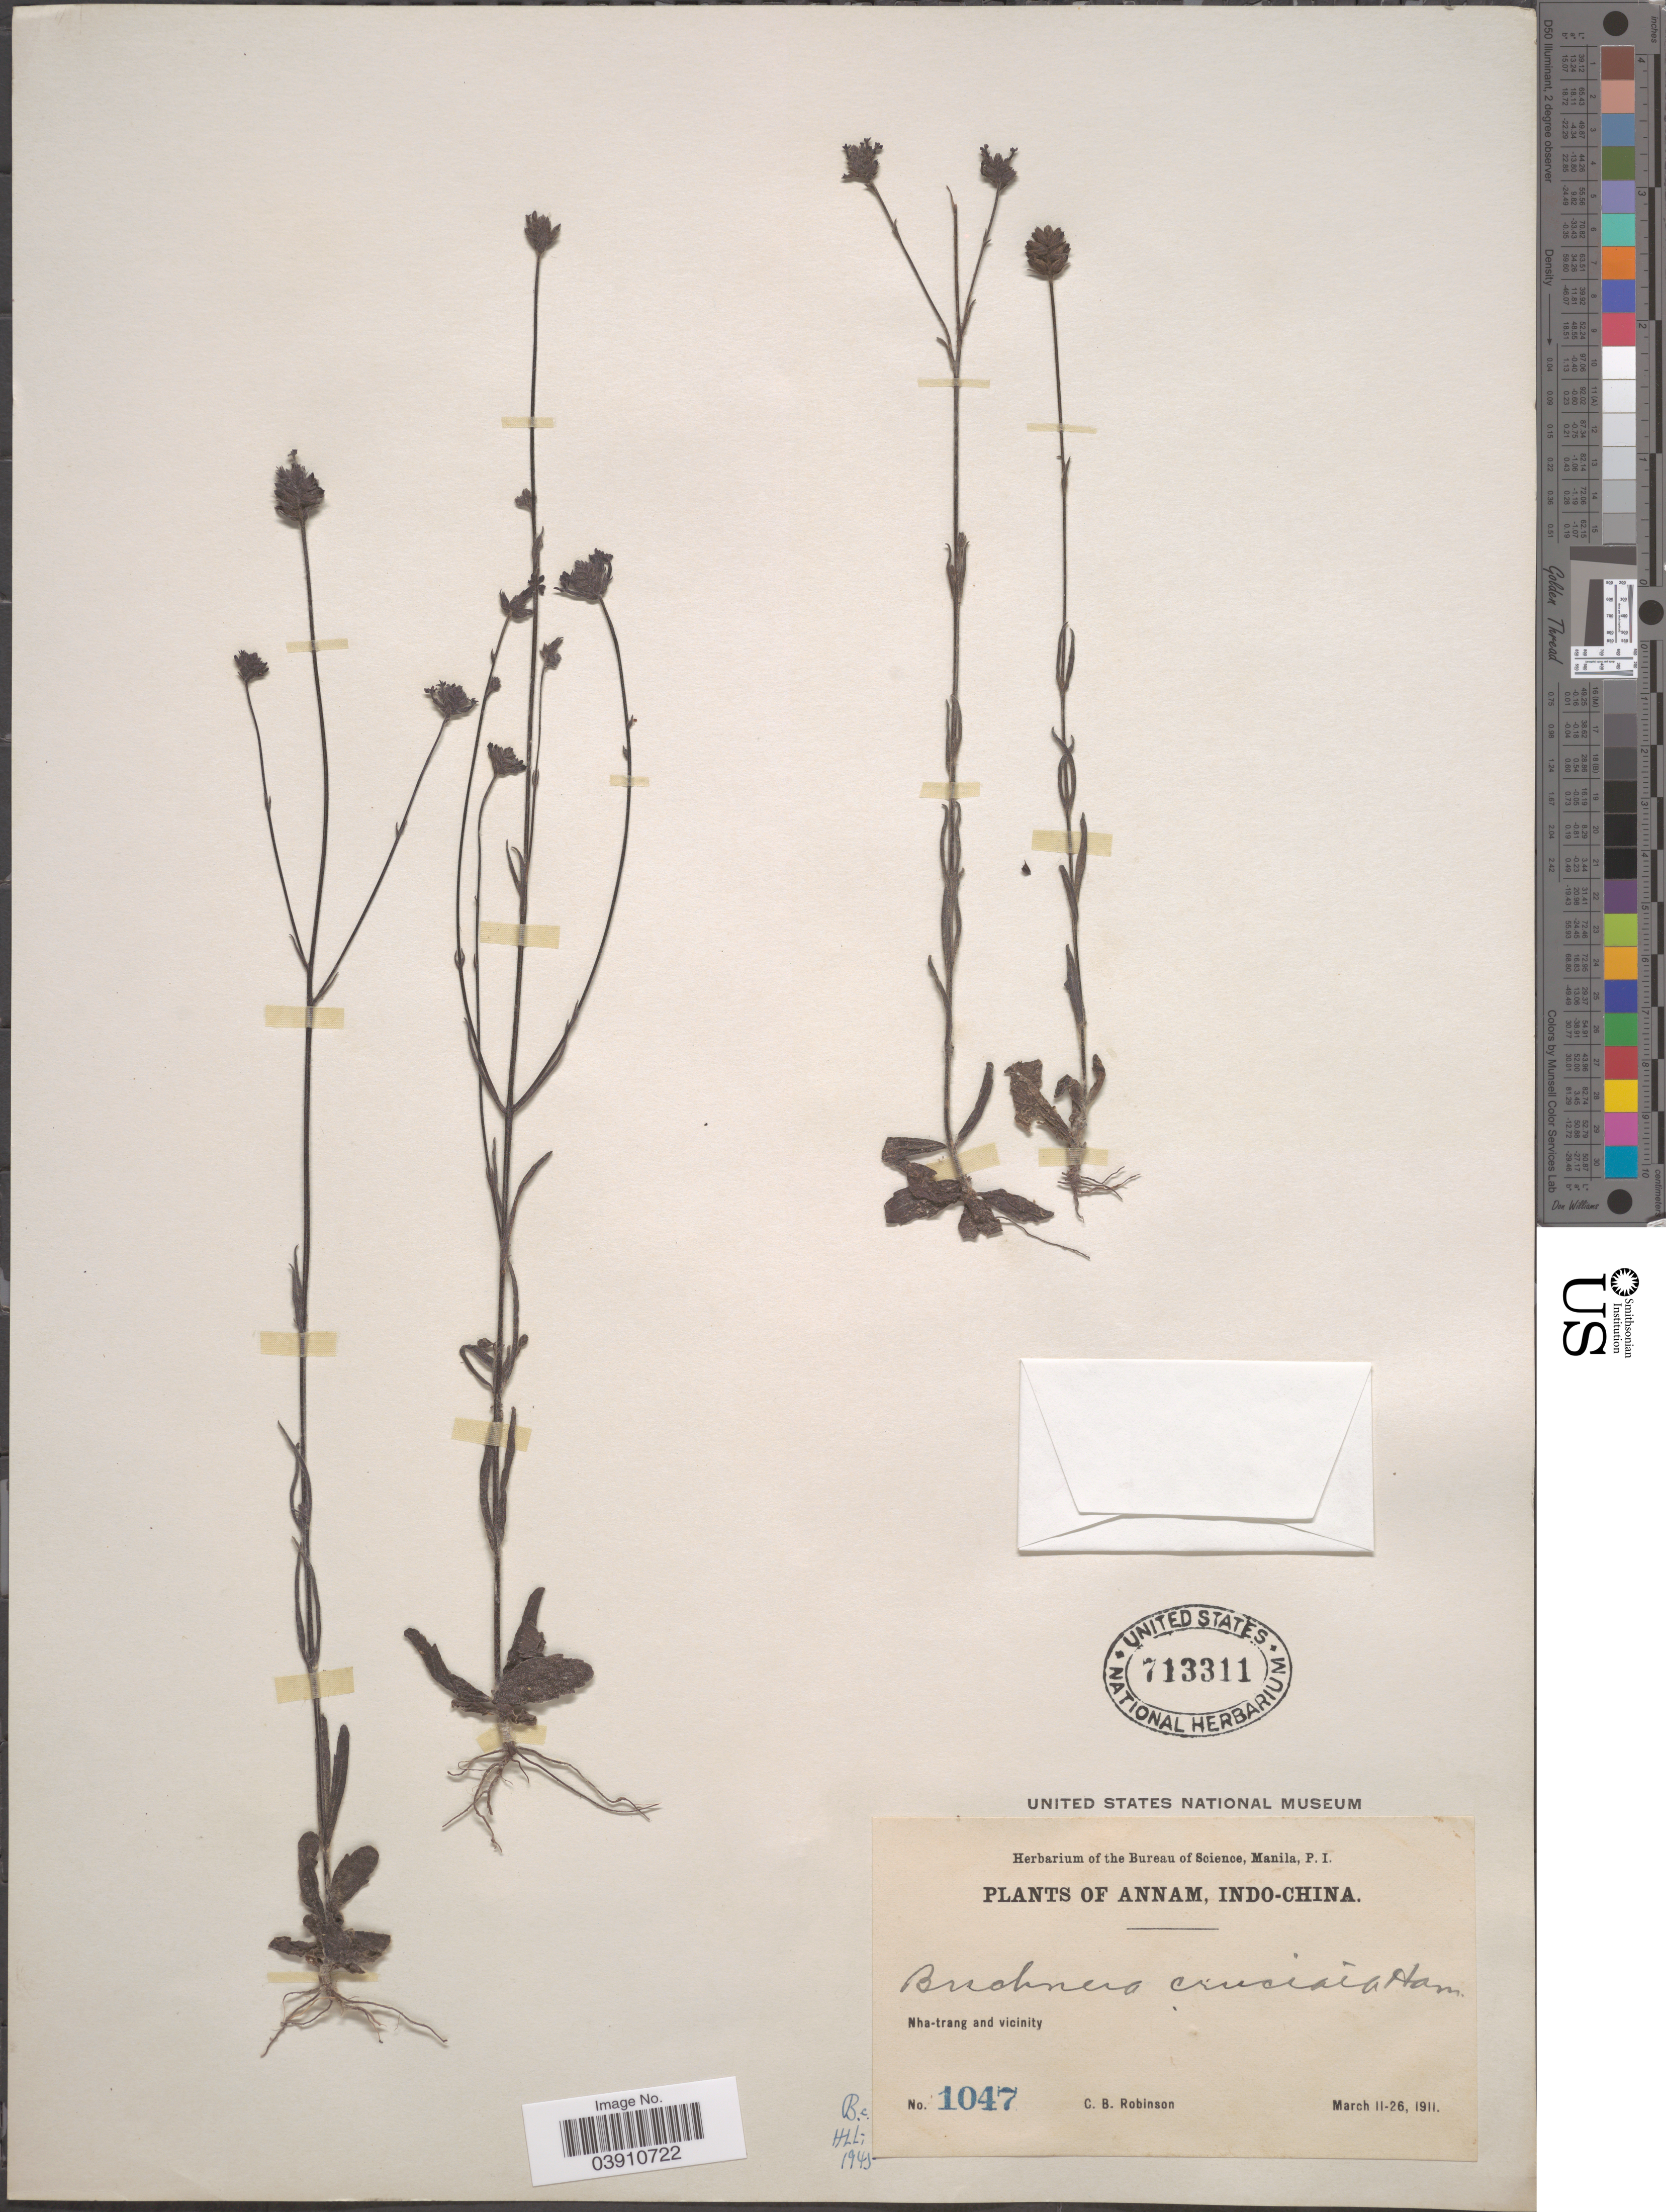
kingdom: Plantae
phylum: Tracheophyta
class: Magnoliopsida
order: Lamiales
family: Orobanchaceae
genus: Buchnera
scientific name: Buchnera cruciata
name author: Ham.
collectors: C. Robinson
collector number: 1047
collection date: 1911-03-11/1911-03-26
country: Vietnam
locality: Annam, Indo-China. Nha-trang and vicinity.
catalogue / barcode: US 713311